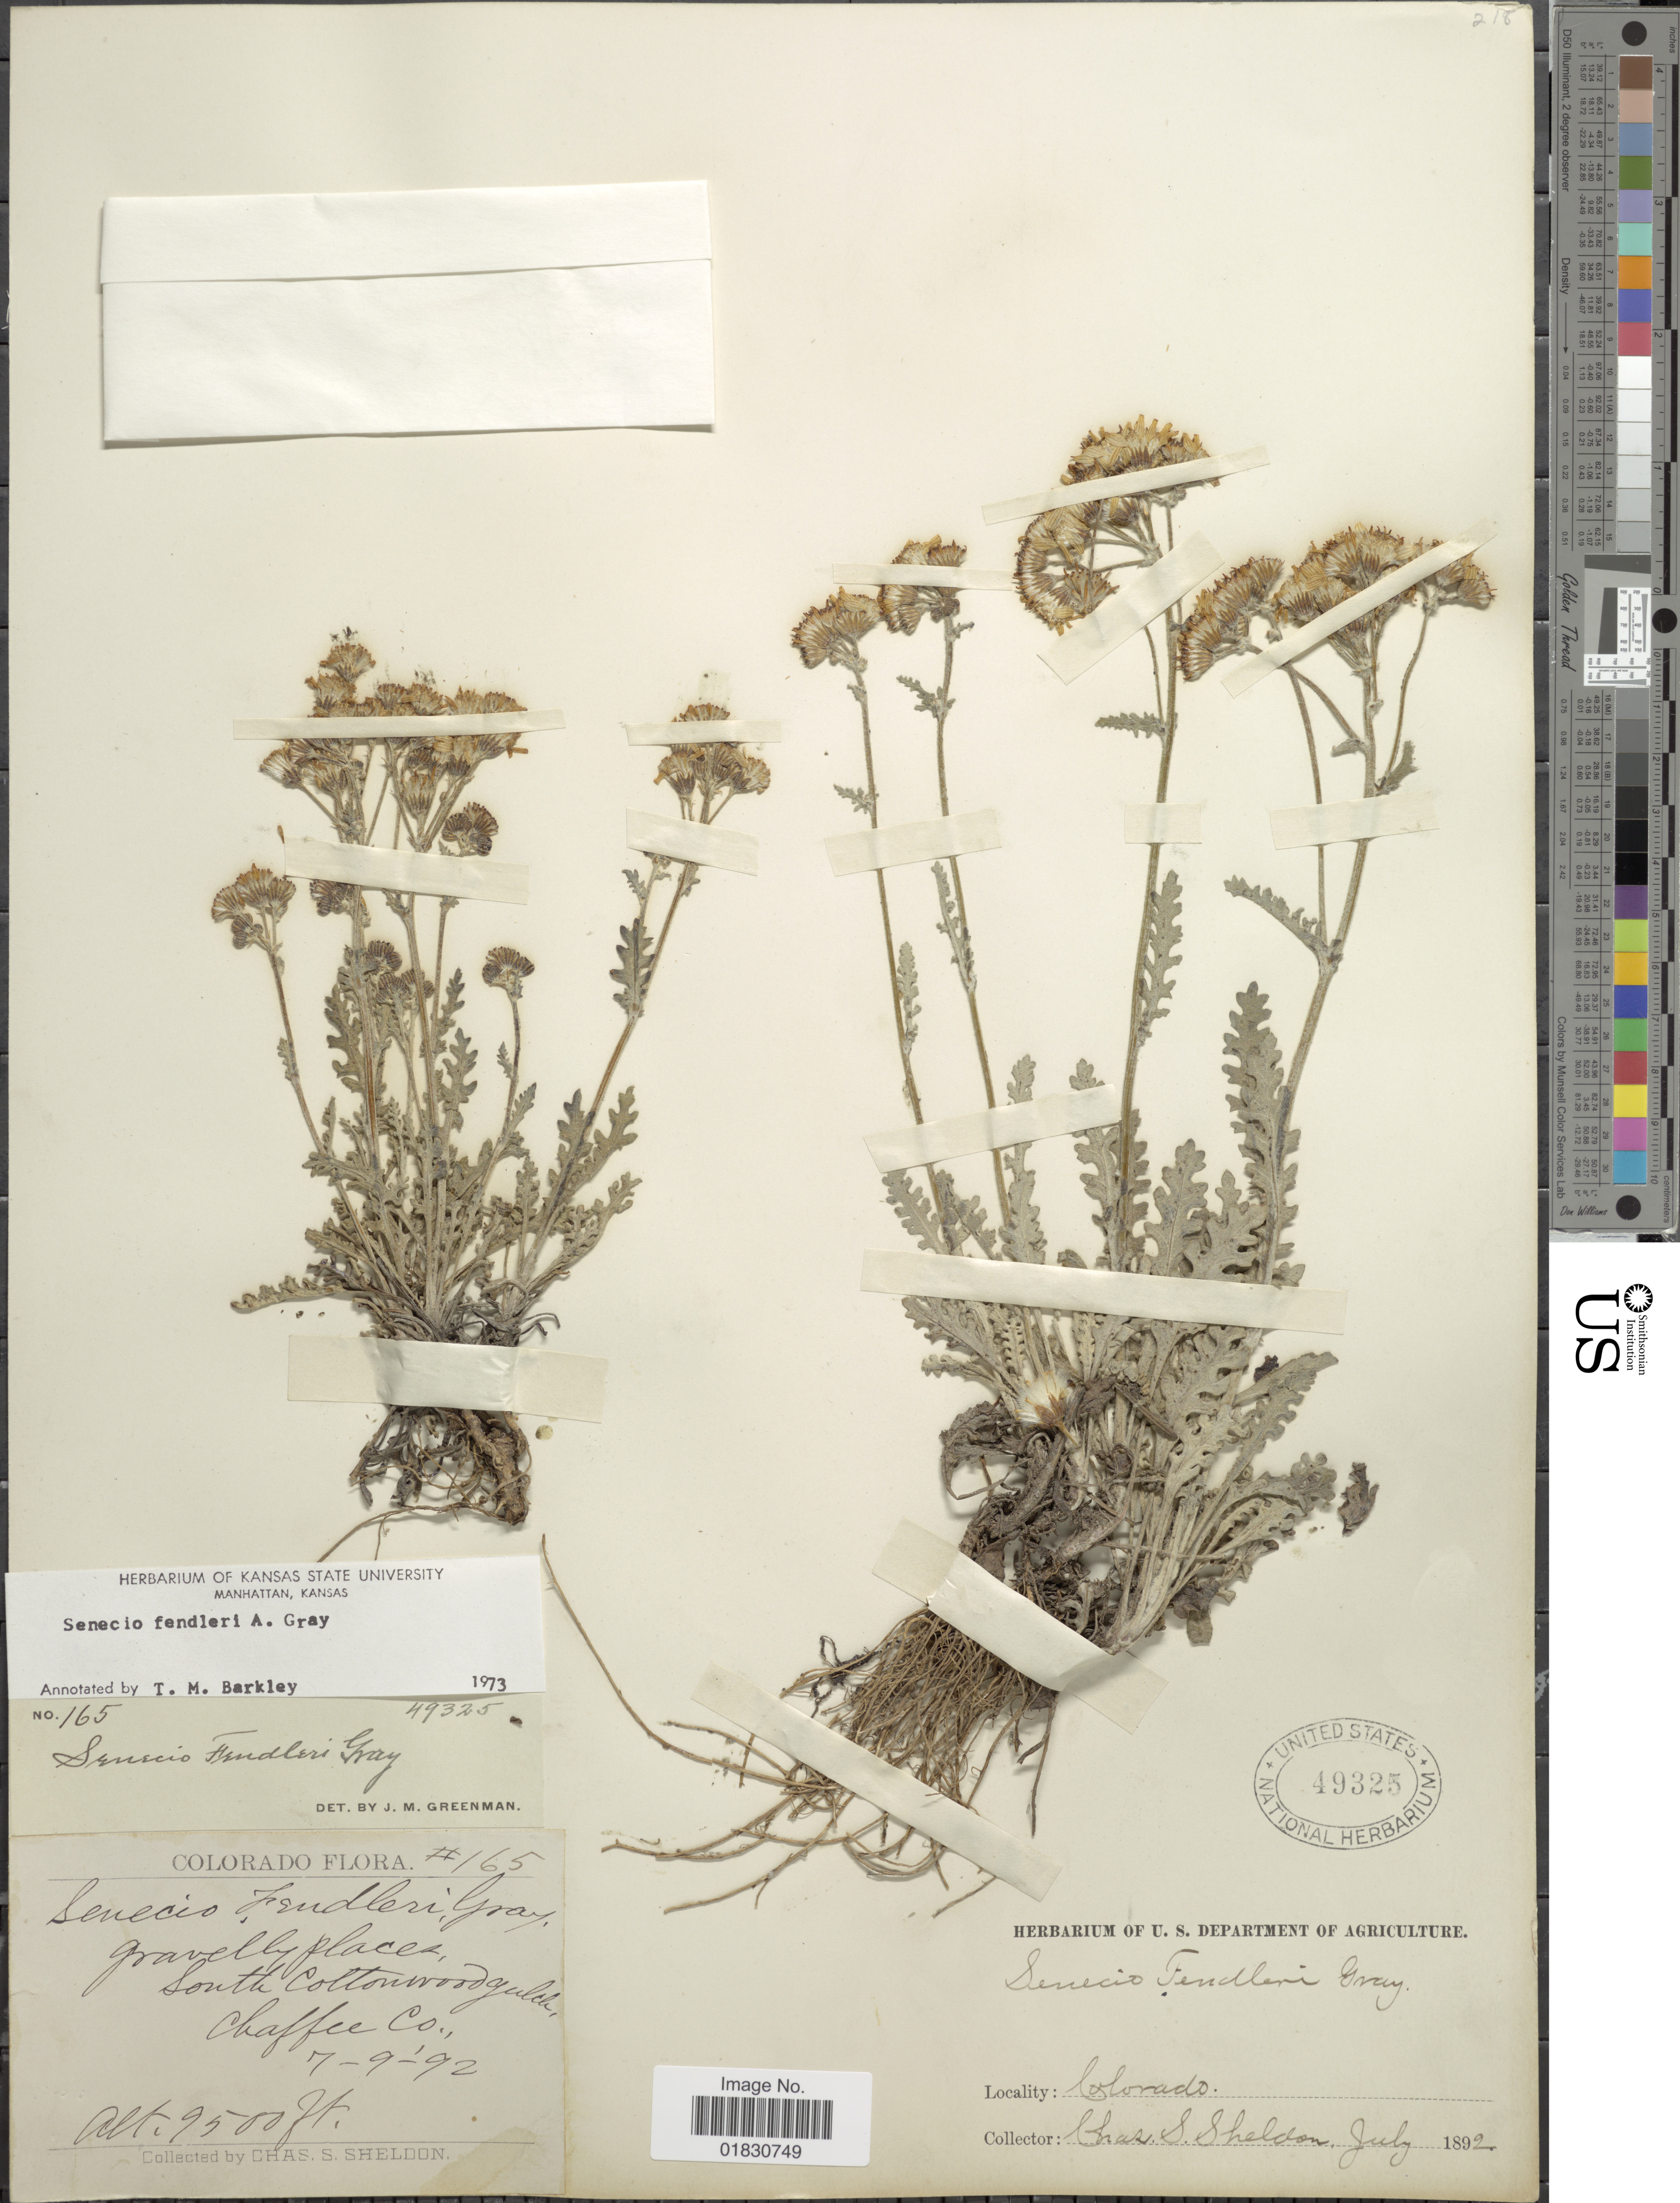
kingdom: Plantae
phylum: Tracheophyta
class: Magnoliopsida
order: Asterales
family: Asteraceae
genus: Packera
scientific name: Packera fendleri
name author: (A. Gray) W.A. Weber & Á. Löve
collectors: C. S. Sheldon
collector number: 165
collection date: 1892-07-09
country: United States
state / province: Colorado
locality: Gravelly places, South Cottonwood Gulch, Chaffee Co.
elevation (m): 2896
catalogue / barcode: US 49325